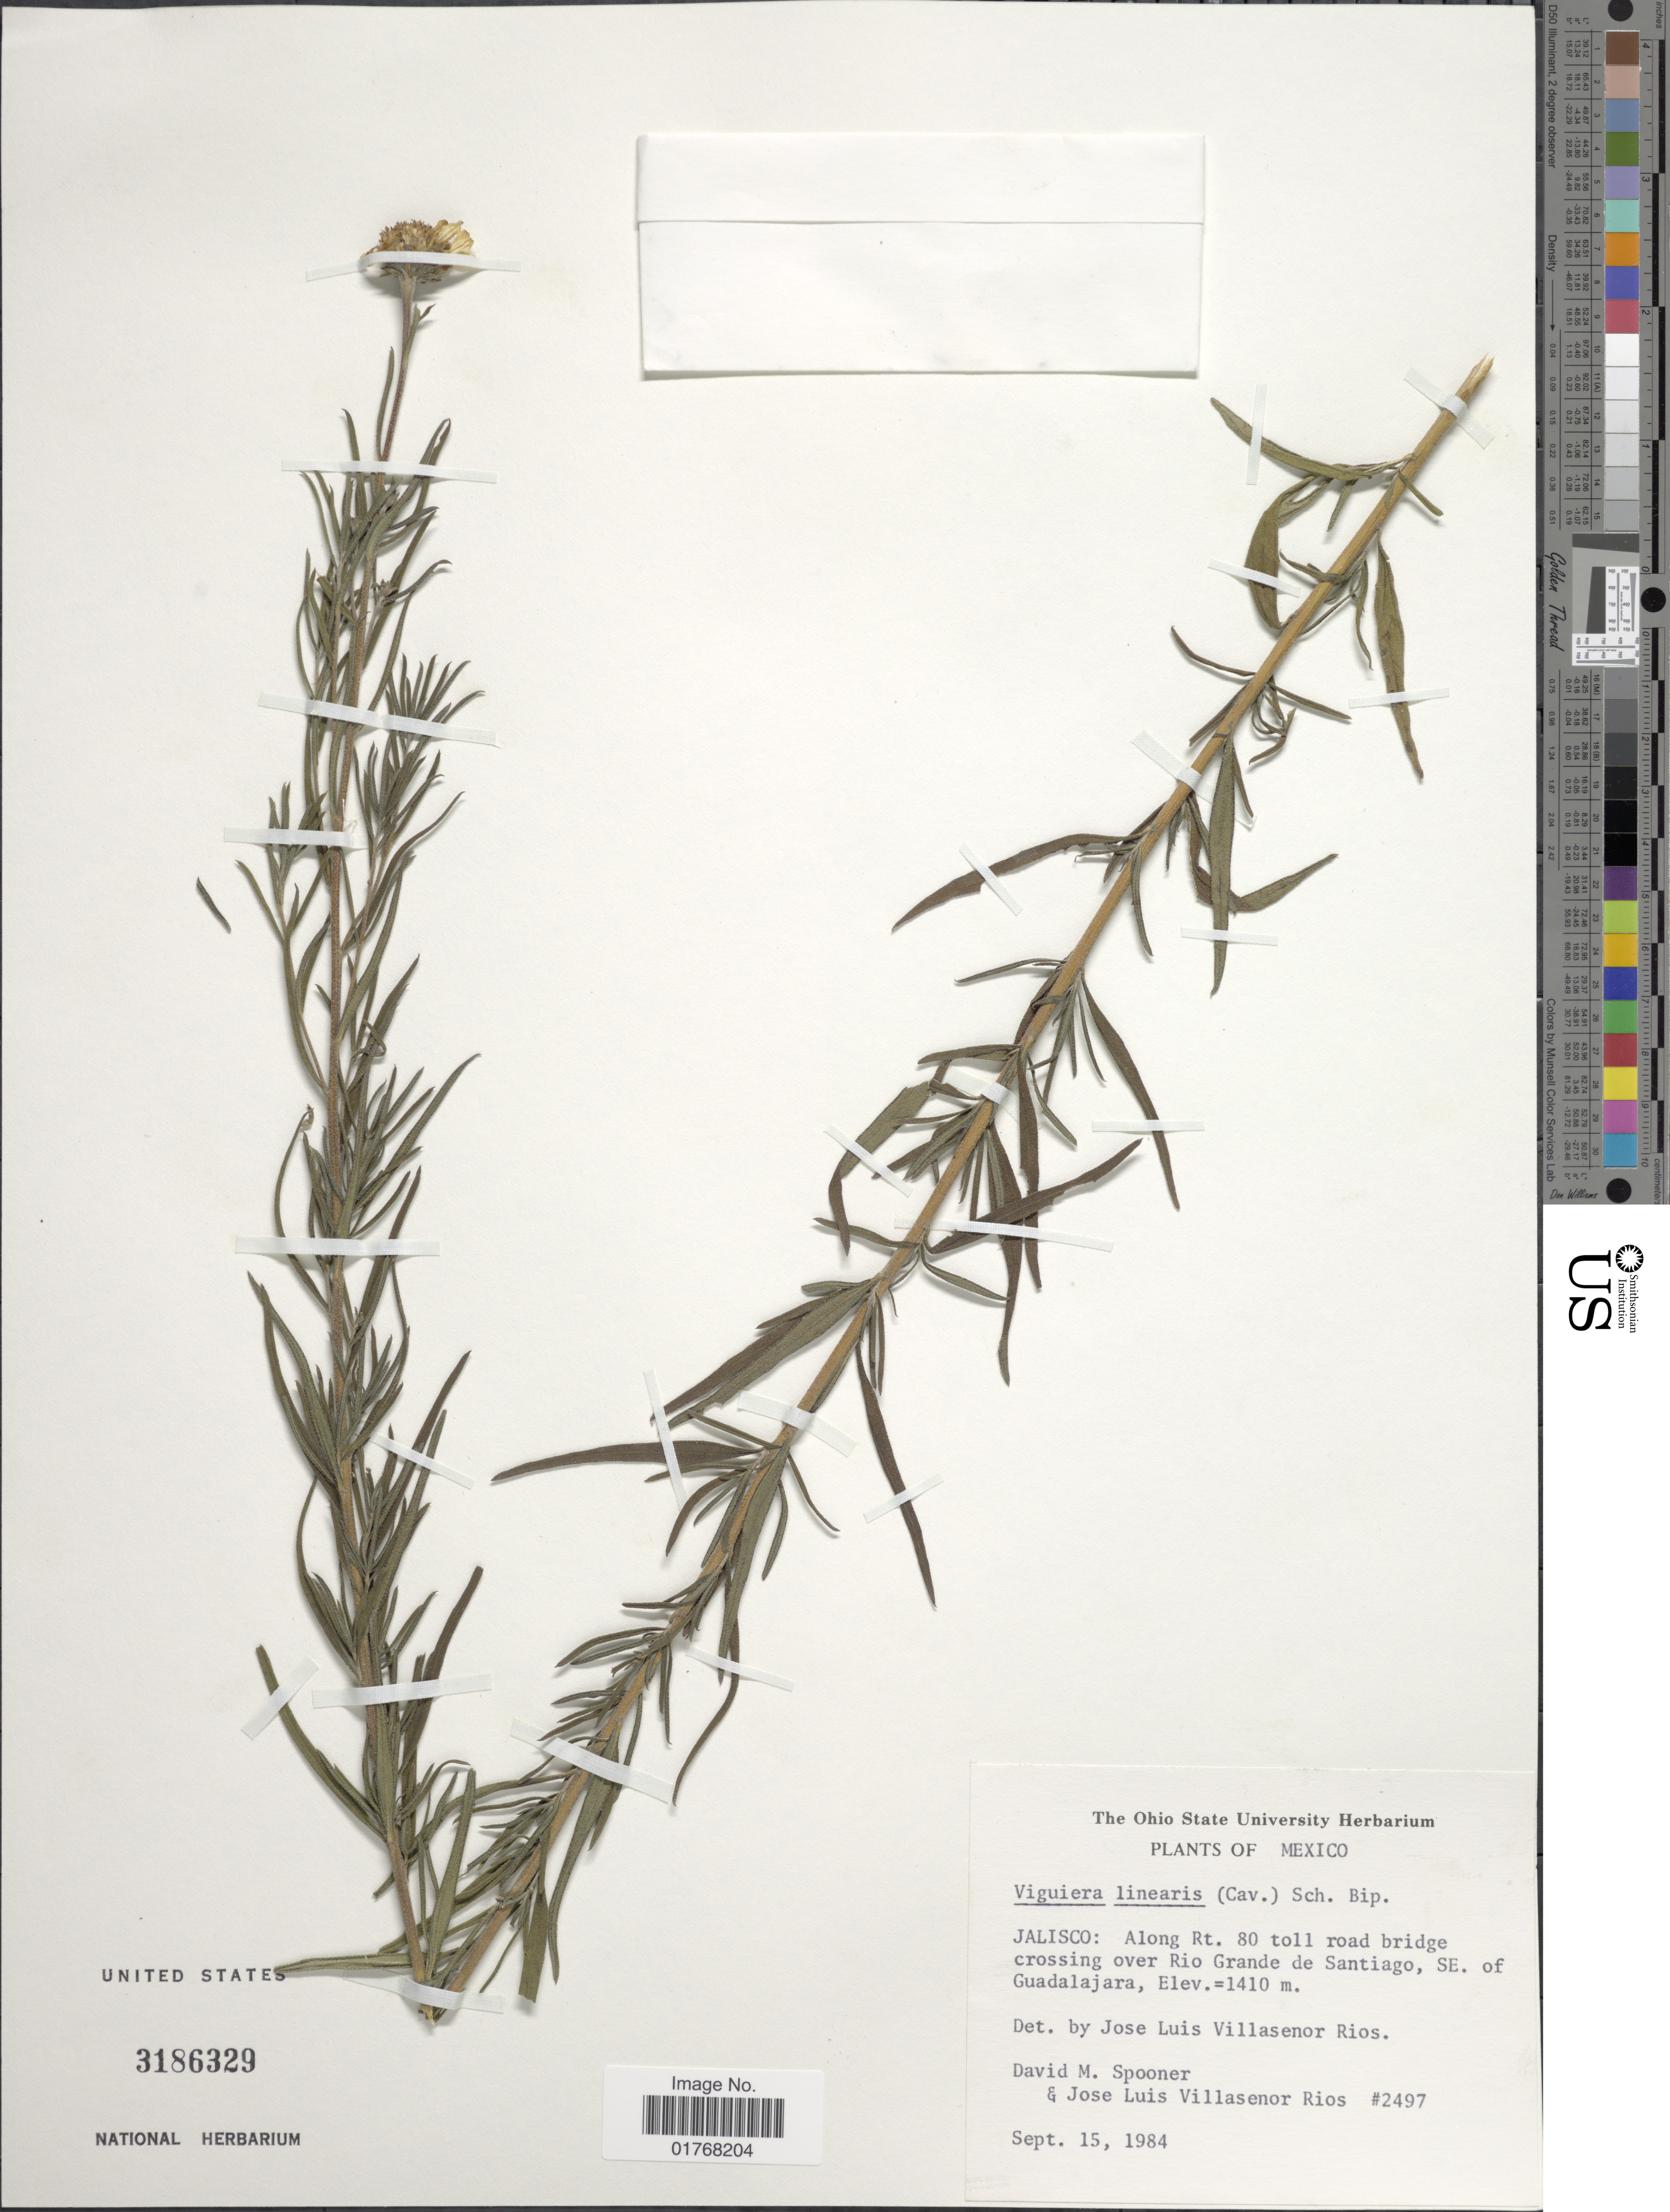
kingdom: Plantae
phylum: Tracheophyta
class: Magnoliopsida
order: Asterales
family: Asteraceae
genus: Viguiera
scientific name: Viguiera linearis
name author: (Cav.) Sch. Bip.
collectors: D. Spooner & J. L. Villasenor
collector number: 2497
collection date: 1984-09-15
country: Mexico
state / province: Jalisco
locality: Along Rt. 80 toll road bridge crossing over Rio Grande de Santiago, SE of Guadalajara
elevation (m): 1410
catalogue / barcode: US 3186329